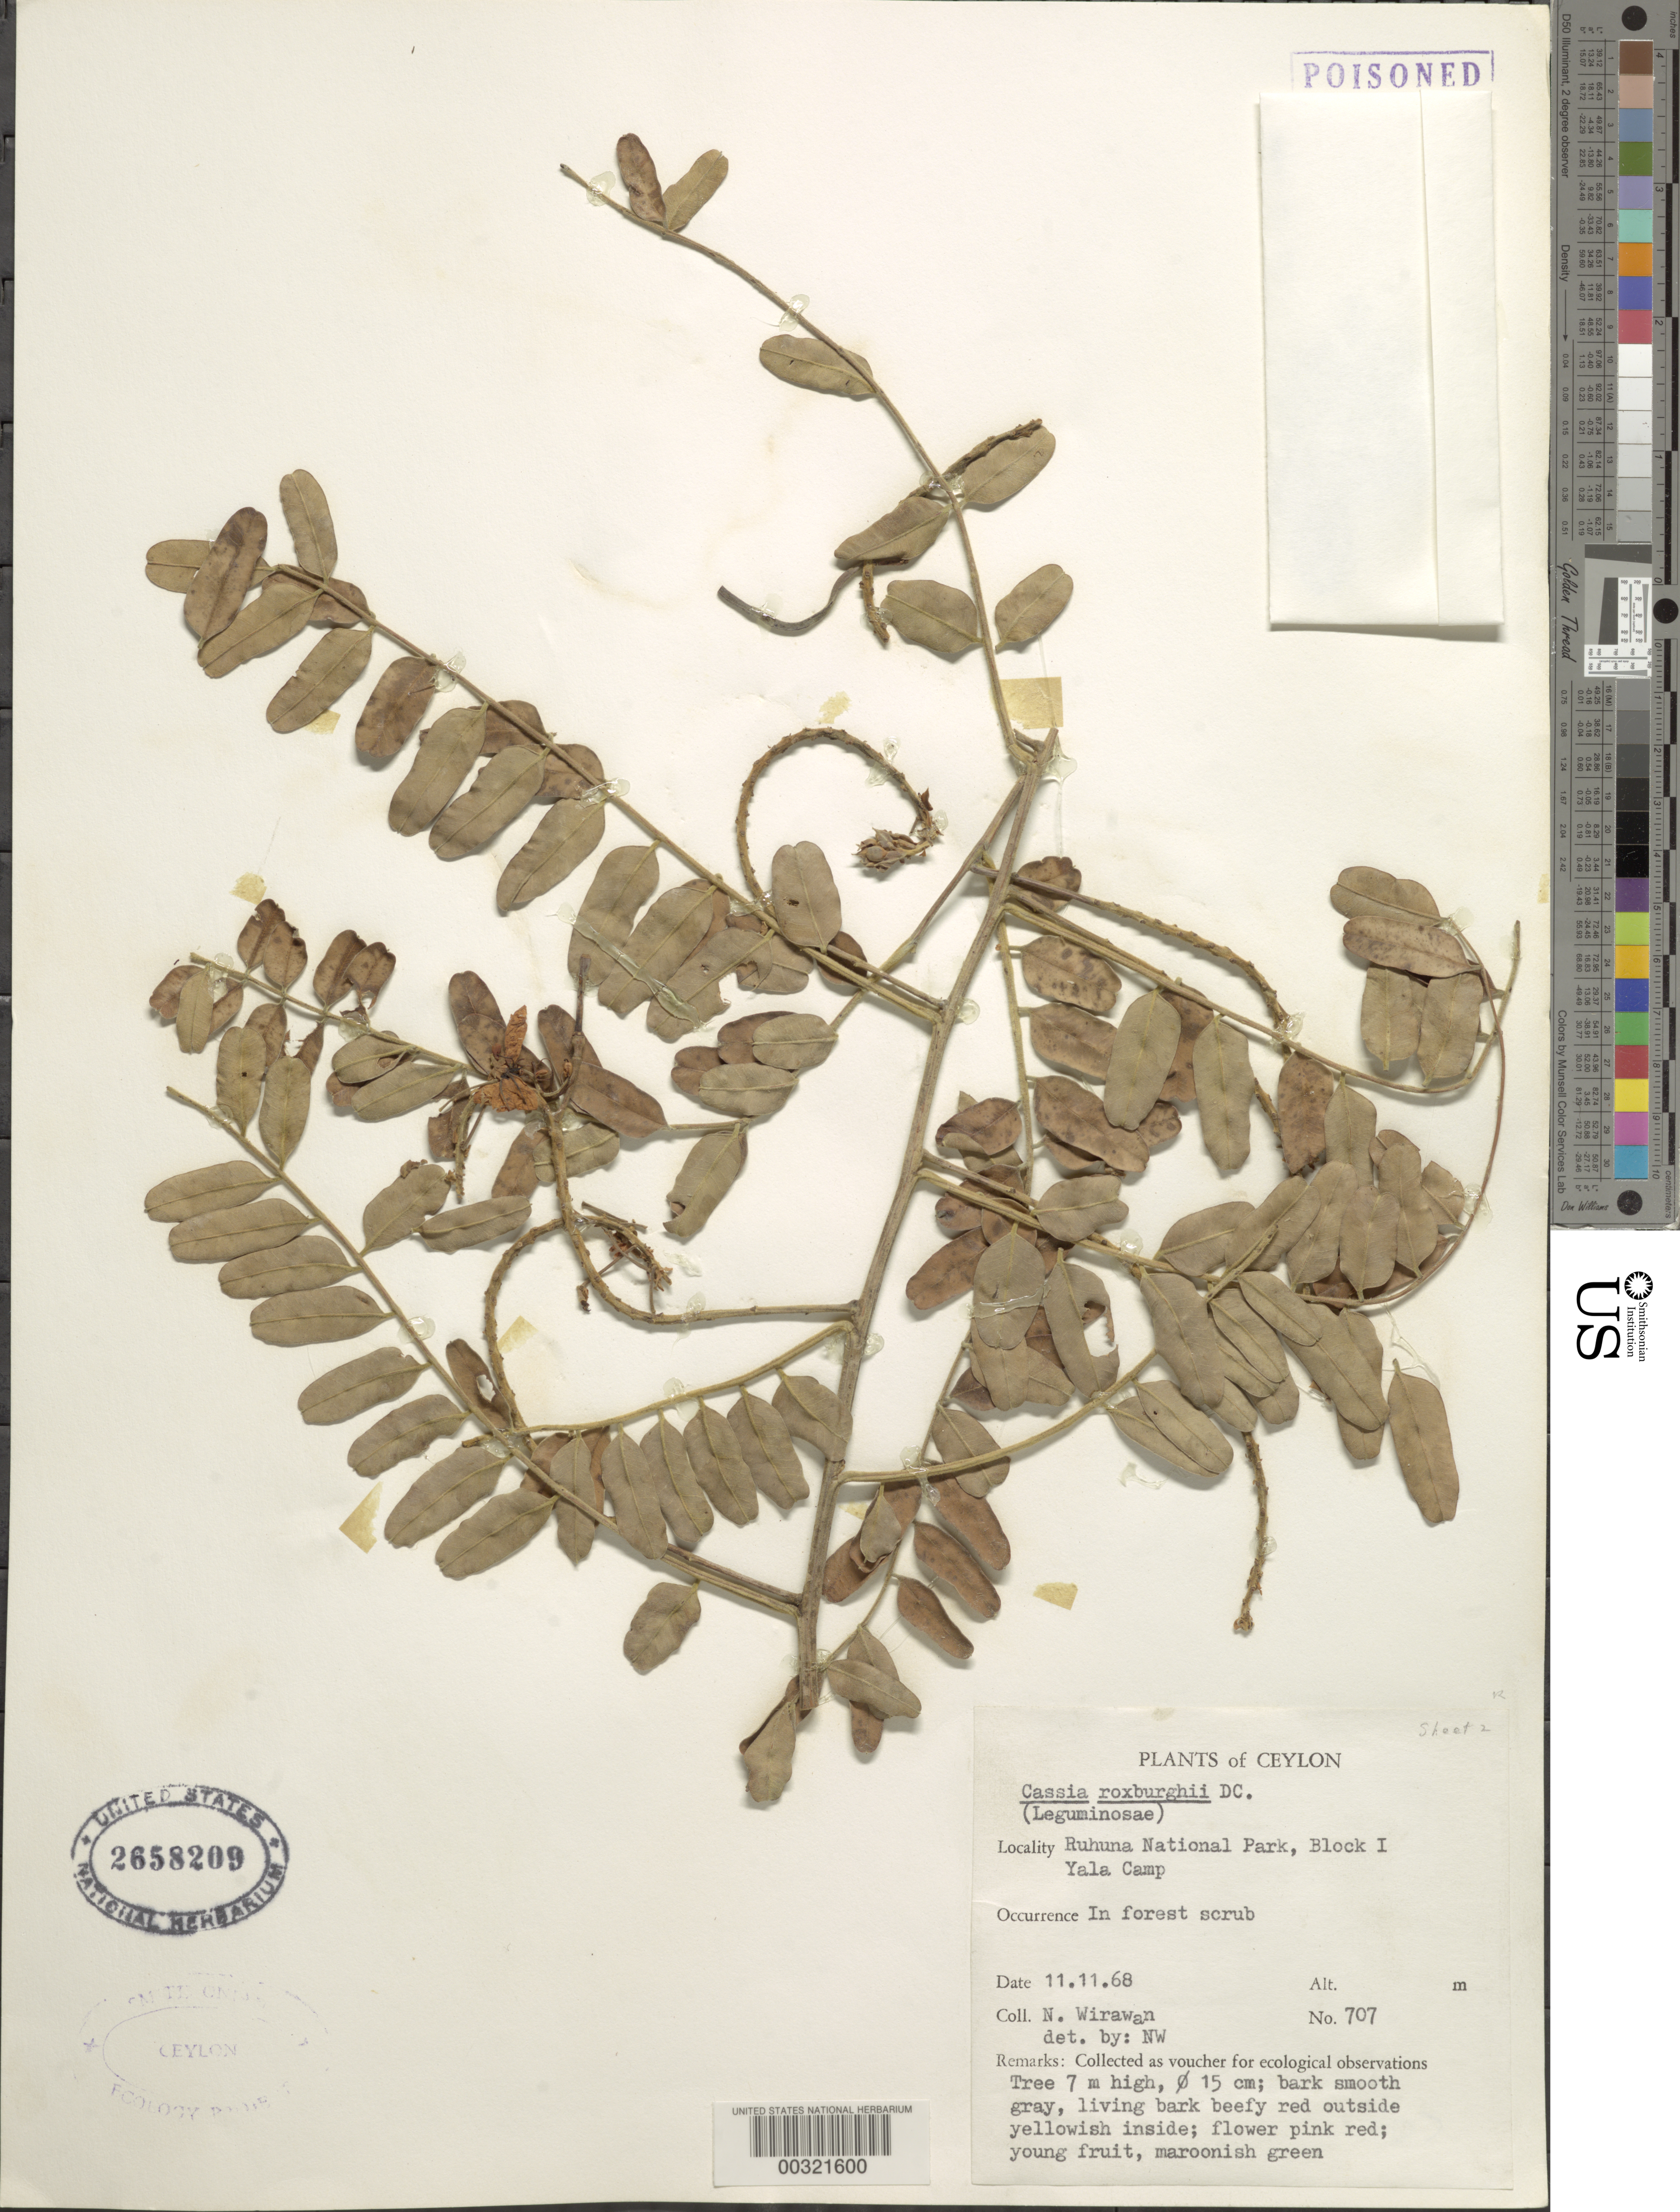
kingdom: Plantae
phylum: Tracheophyta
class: Magnoliopsida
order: Fabales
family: Fabaceae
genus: Cassia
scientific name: Cassia roxburghii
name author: Steud.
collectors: N. Wirawan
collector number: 707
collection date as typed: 11 Nov 1968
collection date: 1968-11-11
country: Sri Lanka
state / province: Southern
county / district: Hambantota Dist.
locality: Ruhuna national park, block 1 yala camp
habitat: Forest scrub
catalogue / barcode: US 2658209